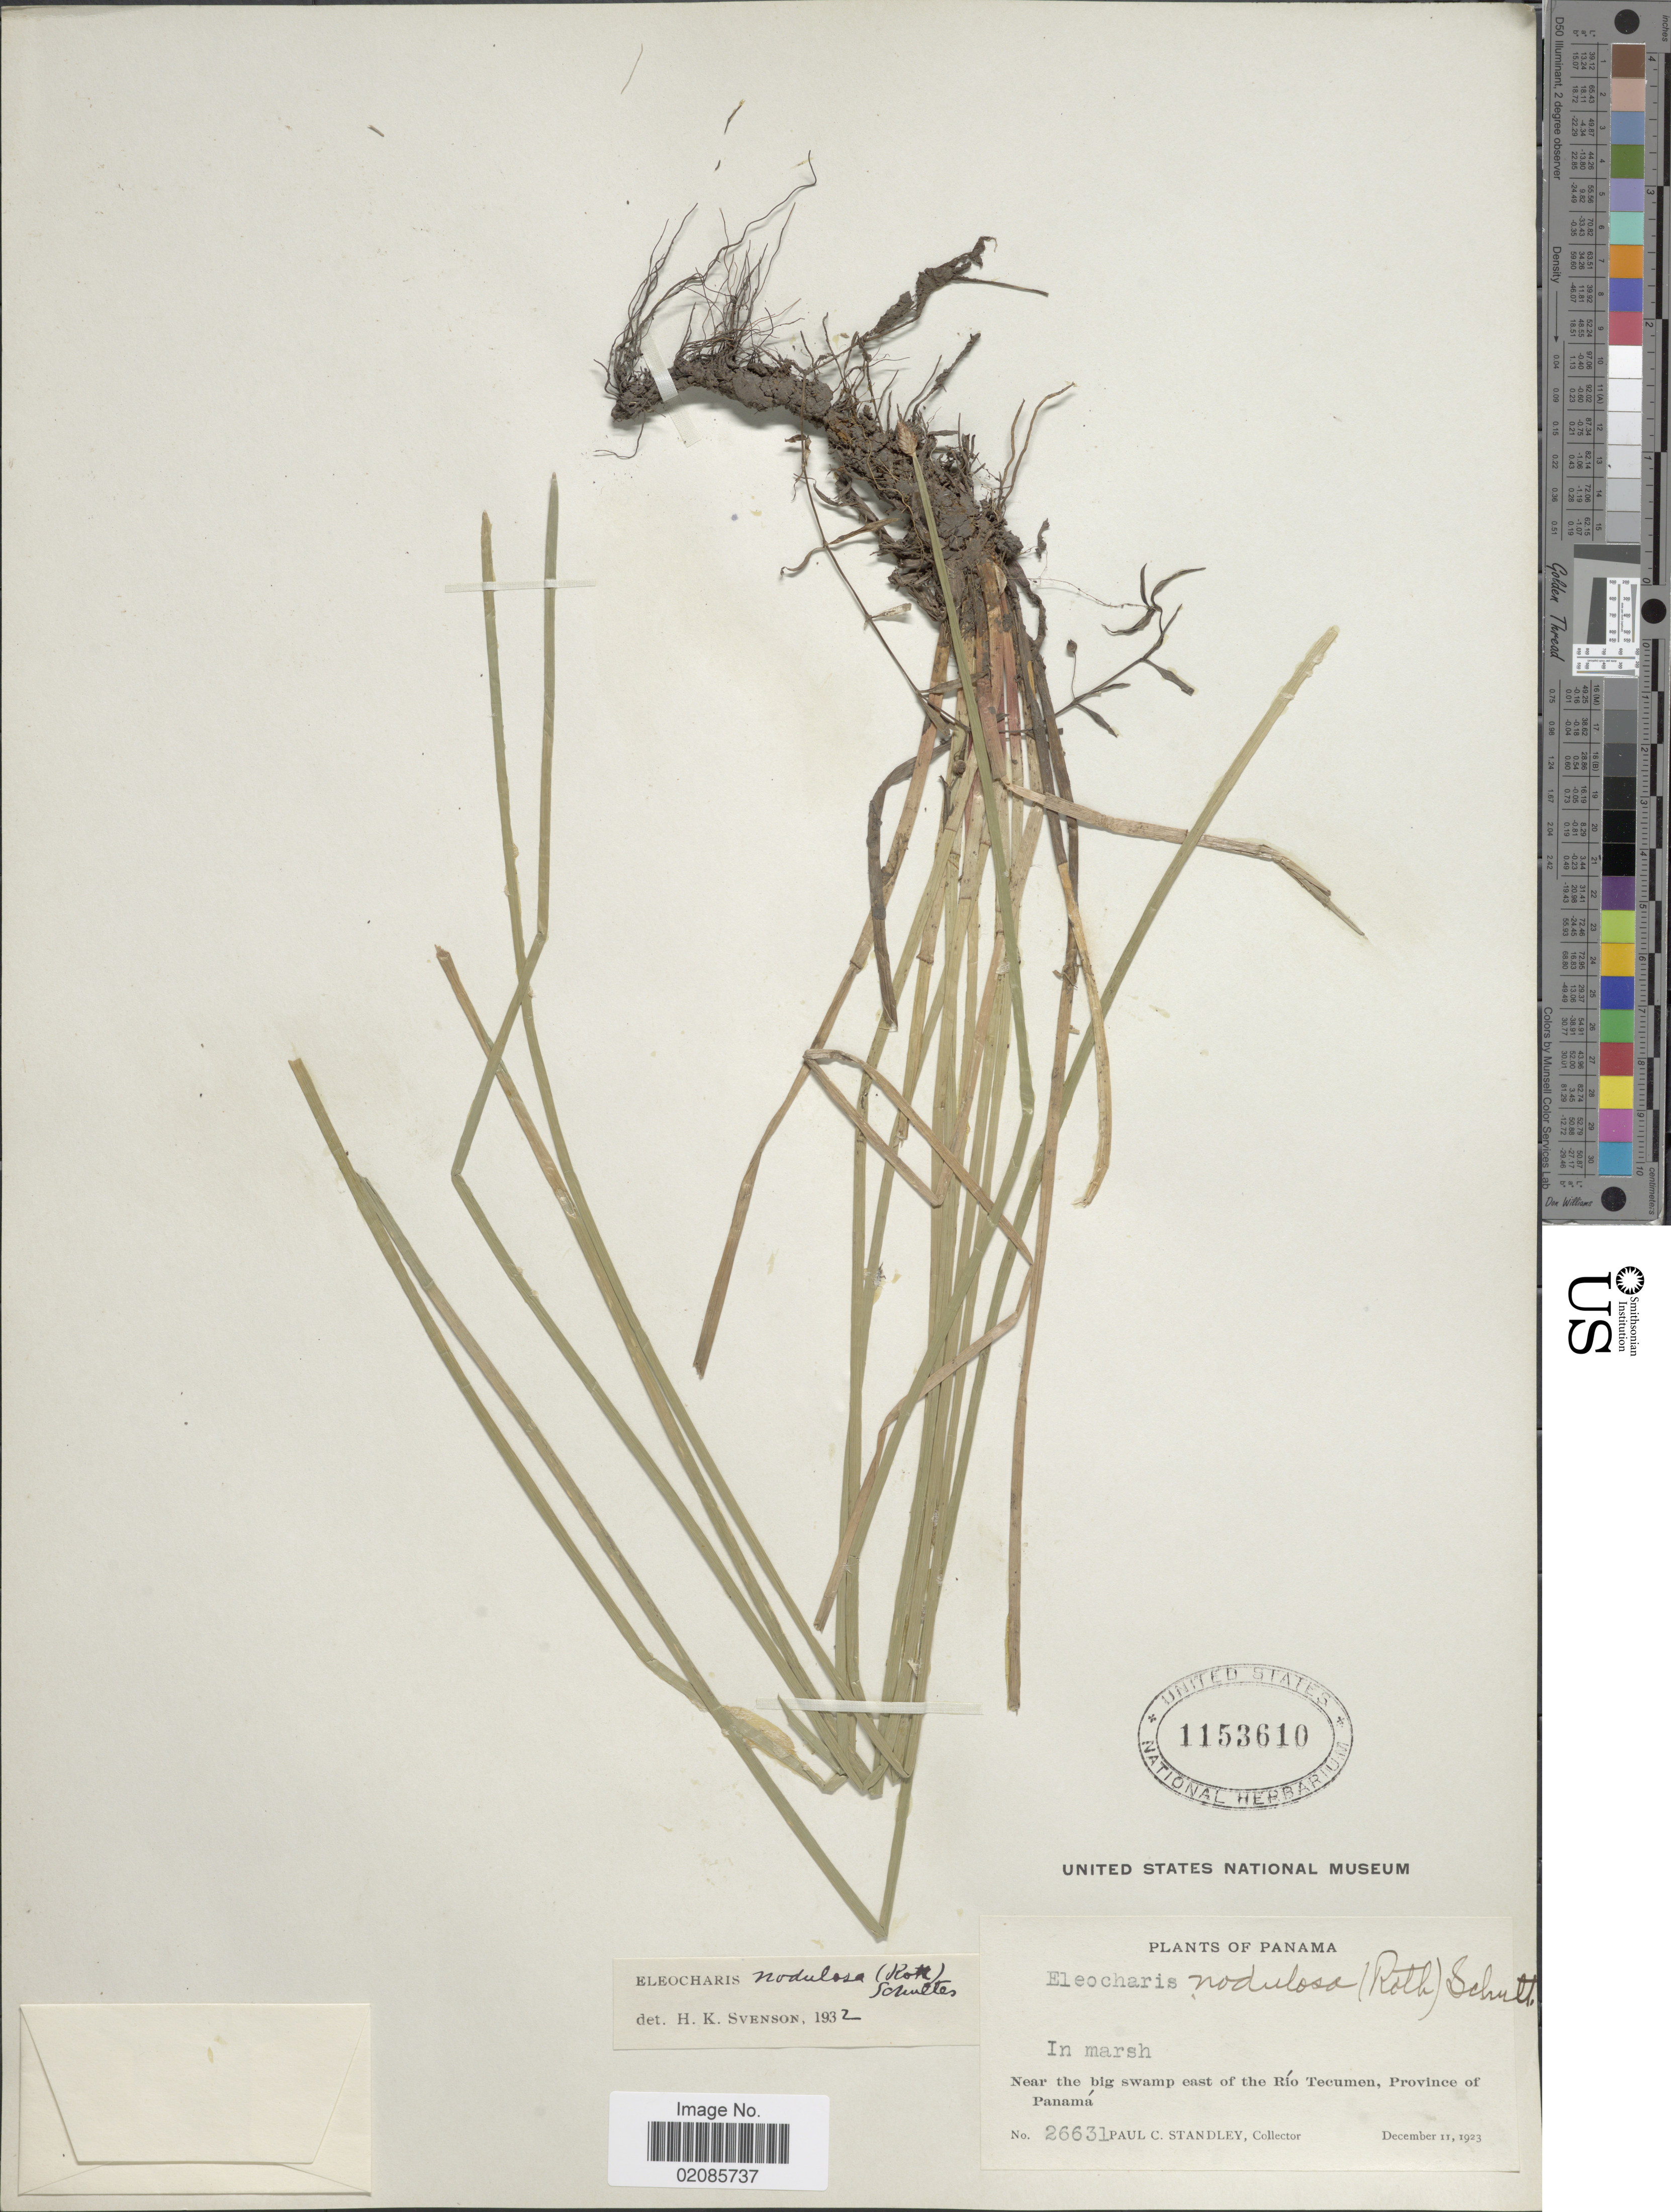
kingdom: Plantae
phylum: Tracheophyta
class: Liliopsida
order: Poales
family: Cyperaceae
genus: Eleocharis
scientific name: Eleocharis montana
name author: (Kunth) Roem. & Schult.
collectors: P. C. Standley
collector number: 26631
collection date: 1923-12-11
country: Panama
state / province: Panamá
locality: In marsh, near the big swamp east of the Rio Tecumen.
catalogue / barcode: US 1153610